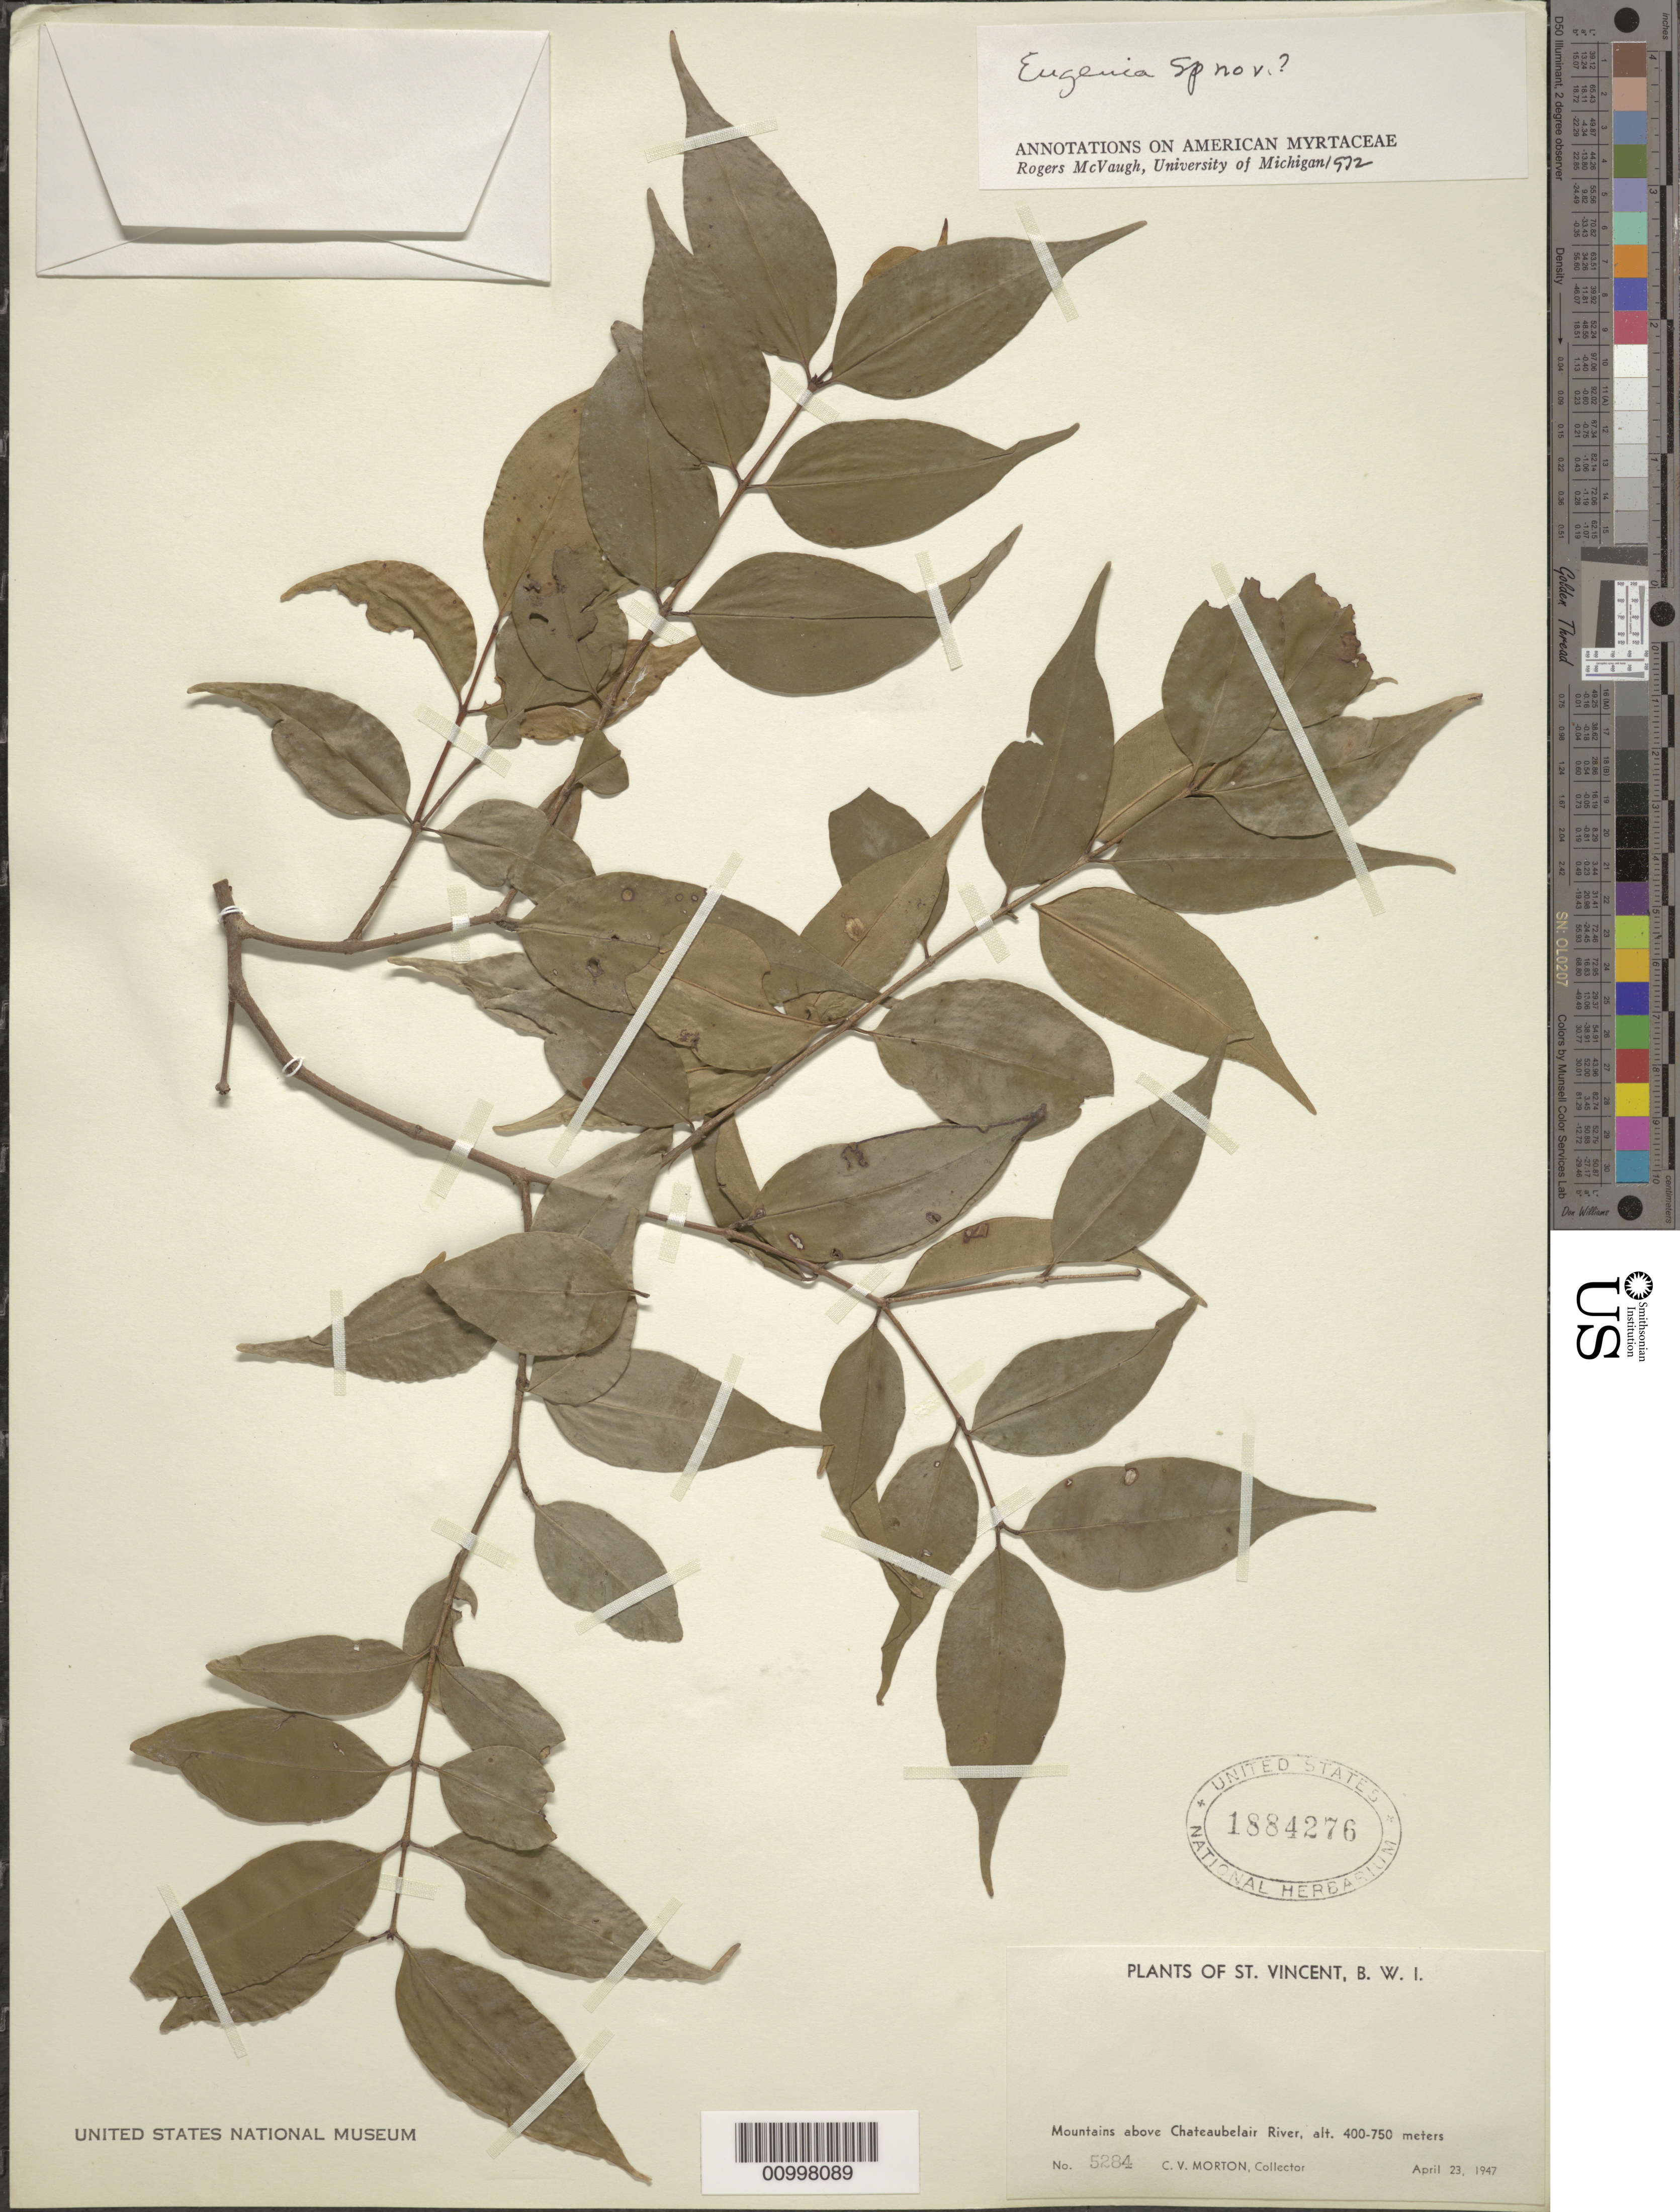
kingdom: Plantae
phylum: Tracheophyta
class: Magnoliopsida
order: Myrtales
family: Myrtaceae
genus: Eugenia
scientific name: Eugenia sp.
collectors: C. V. Morton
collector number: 5284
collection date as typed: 23 Apr 1947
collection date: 1947-04-23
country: St. Vincent - Grenadines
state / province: Saint David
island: St. Vincent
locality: Mountains above Chateaubelair River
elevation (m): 400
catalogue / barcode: US 1884276